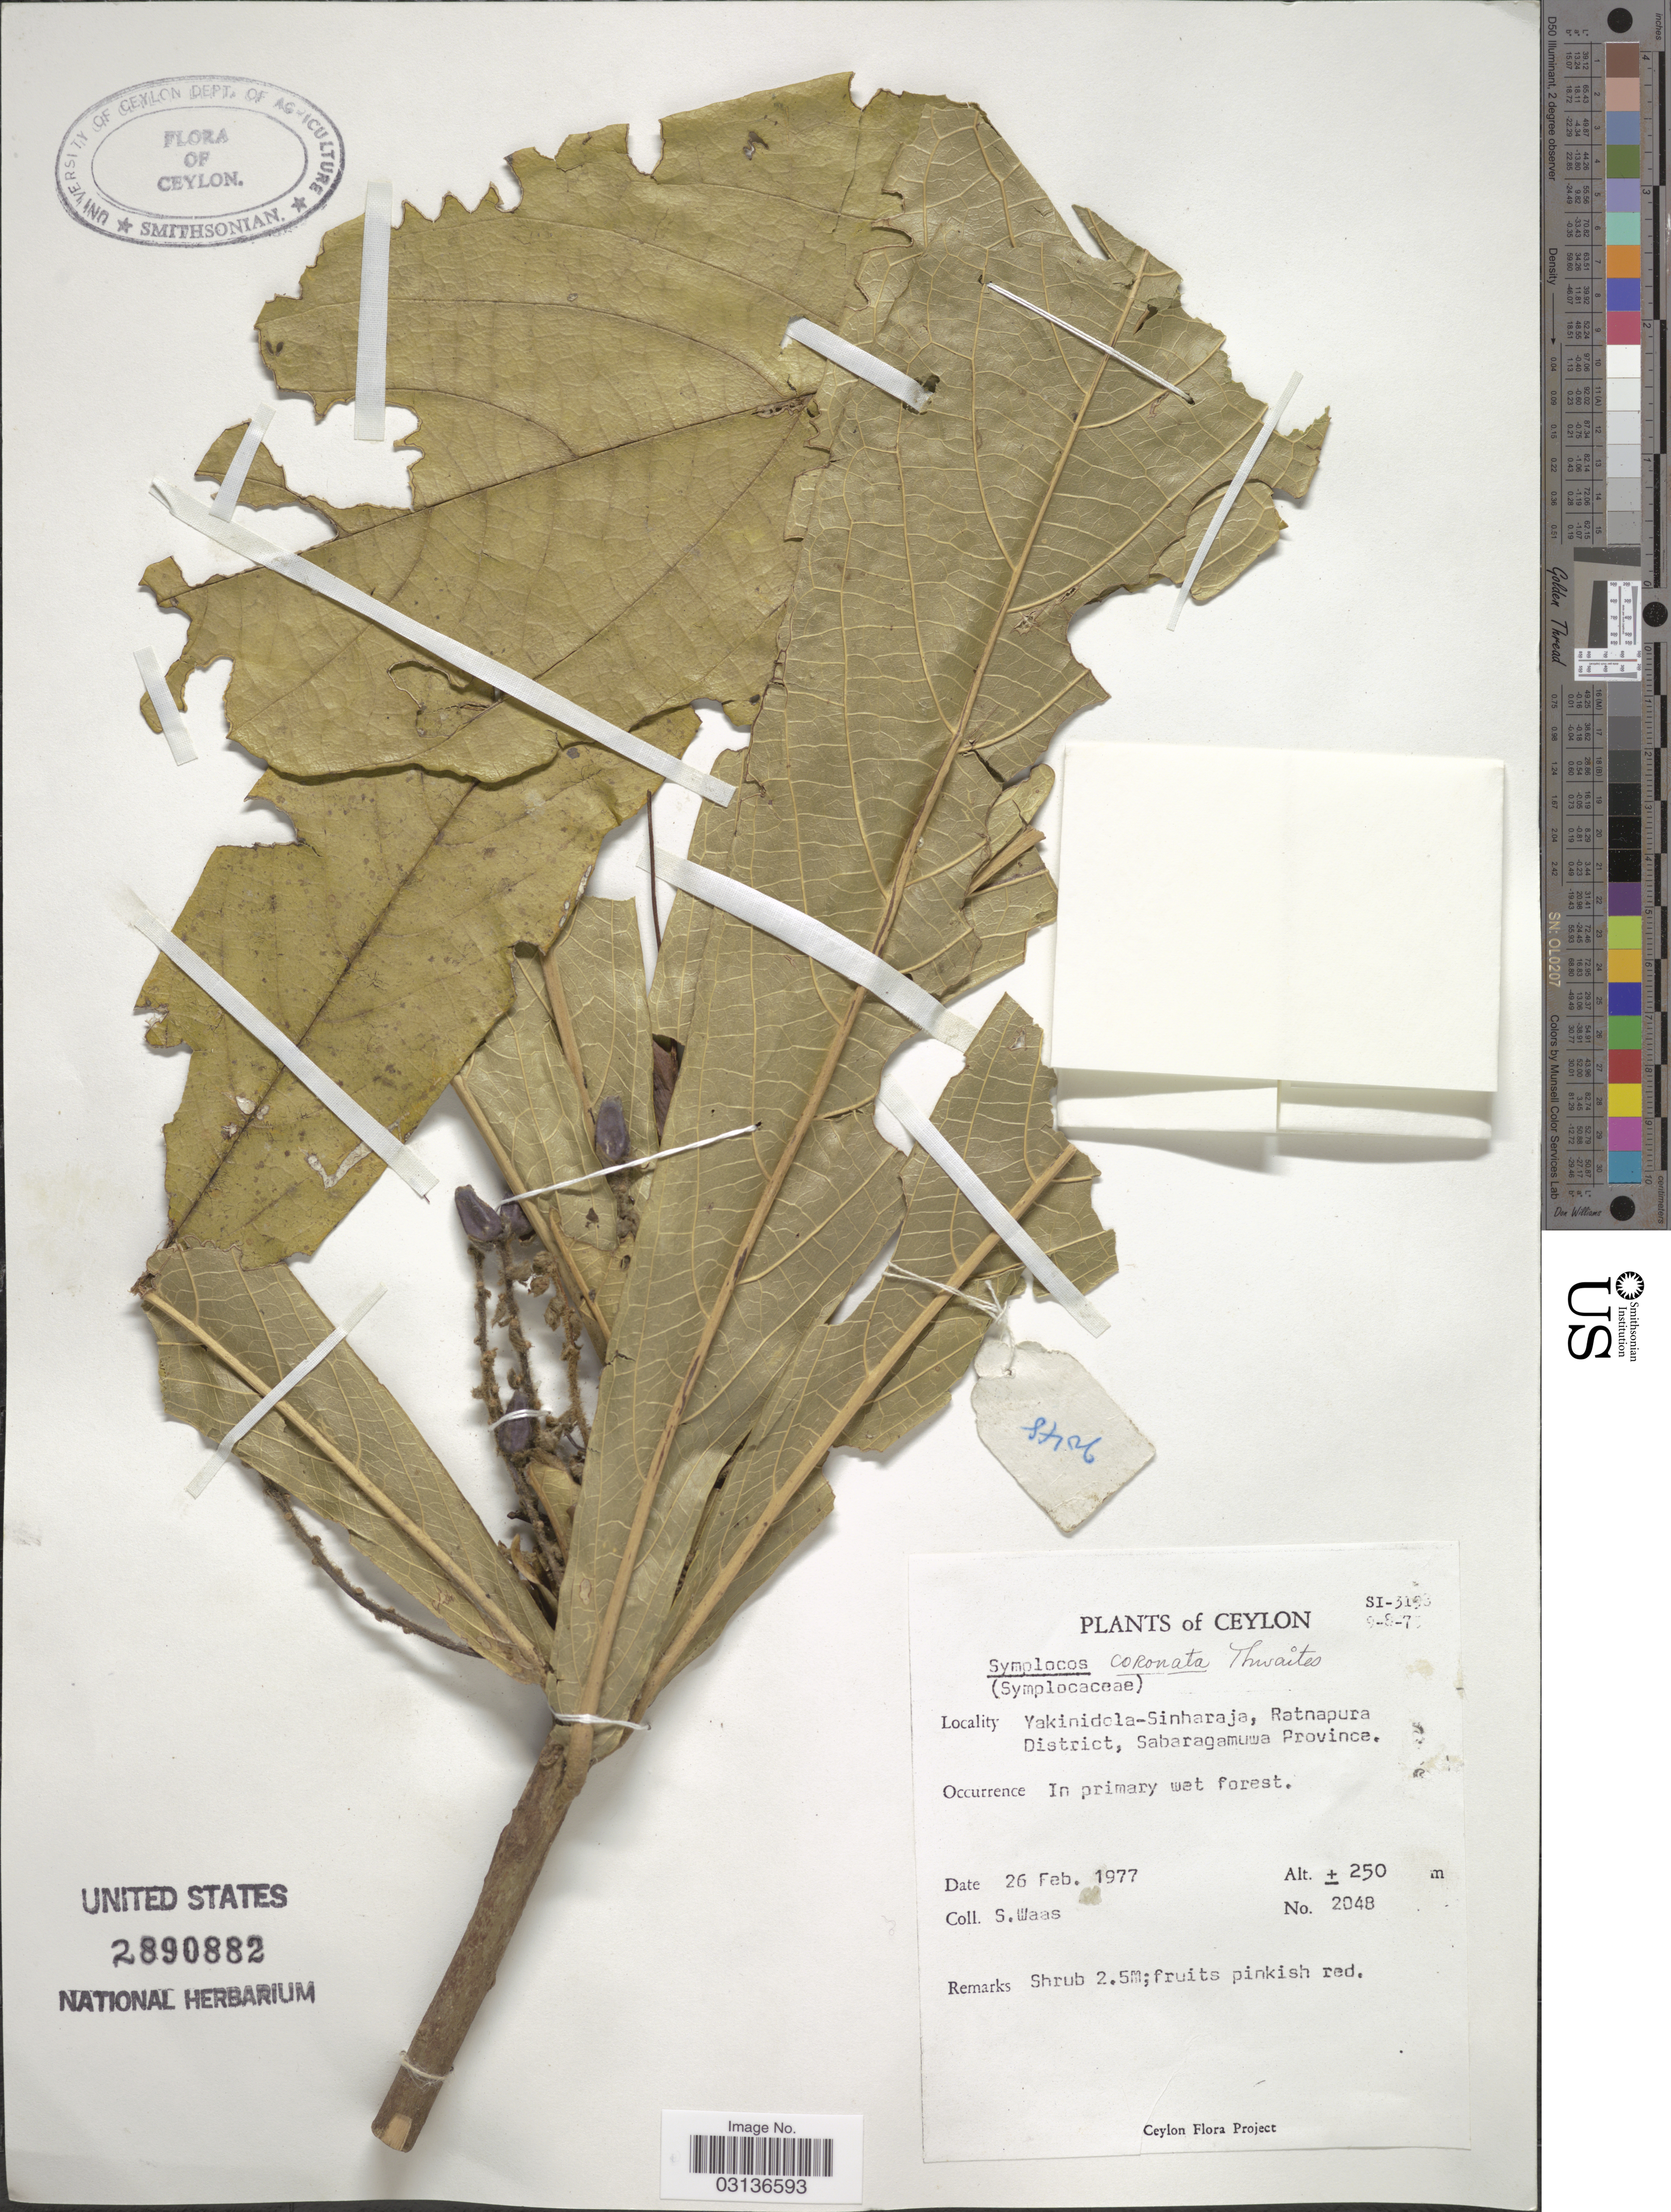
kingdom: Plantae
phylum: Tracheophyta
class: Magnoliopsida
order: Ericales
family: Symplocaceae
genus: Symplocos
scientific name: Symplocos coronata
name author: Thwaites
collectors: S. Waas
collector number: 2048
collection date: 1977-02-26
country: Sri Lanka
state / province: Sabaragamuwa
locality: Ceylon. Yakinidola-Sinharaja, Ratnapura District.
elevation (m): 250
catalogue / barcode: US 2890882